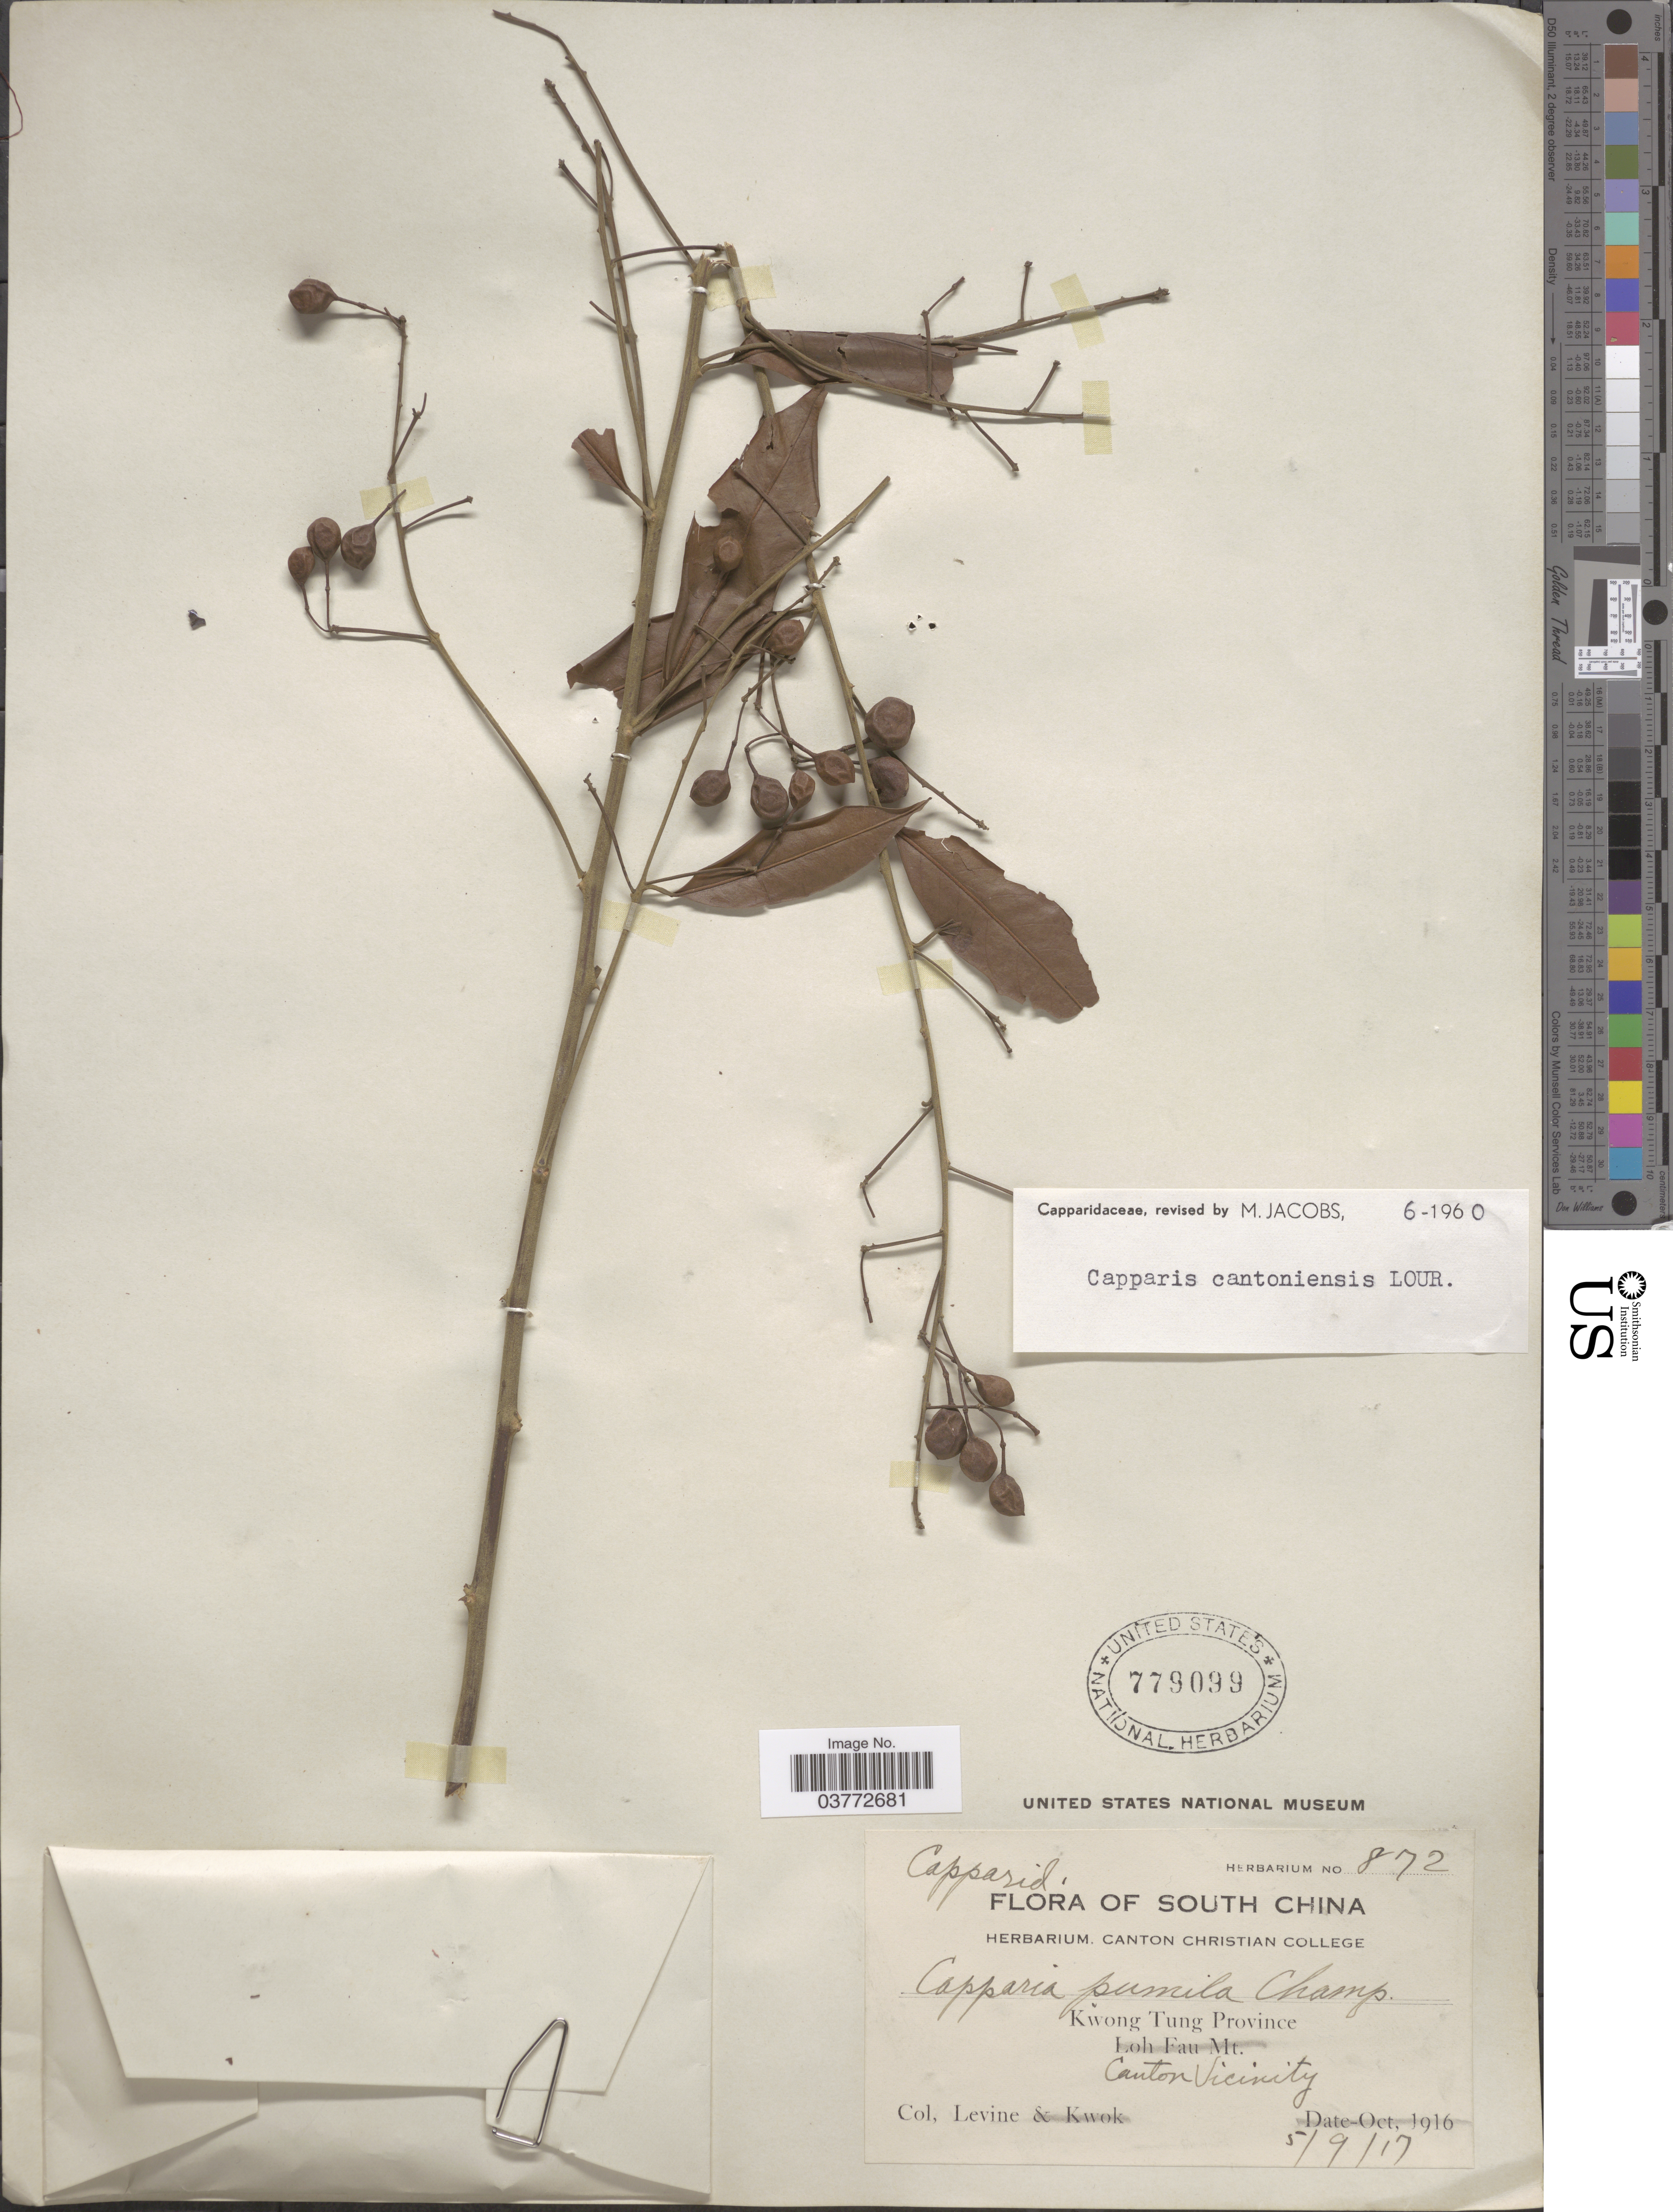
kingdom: Plantae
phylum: Tracheophyta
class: Magnoliopsida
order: Brassicales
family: Capparaceae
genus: Capparis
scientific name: Capparis cantoniensis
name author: Lour.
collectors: -. Levine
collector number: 872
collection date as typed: Transcribed d/m/y: 5/9/17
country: China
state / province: Guangdong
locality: South China. Kwong Tung Province. Canton Vicinity.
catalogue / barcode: US 779099